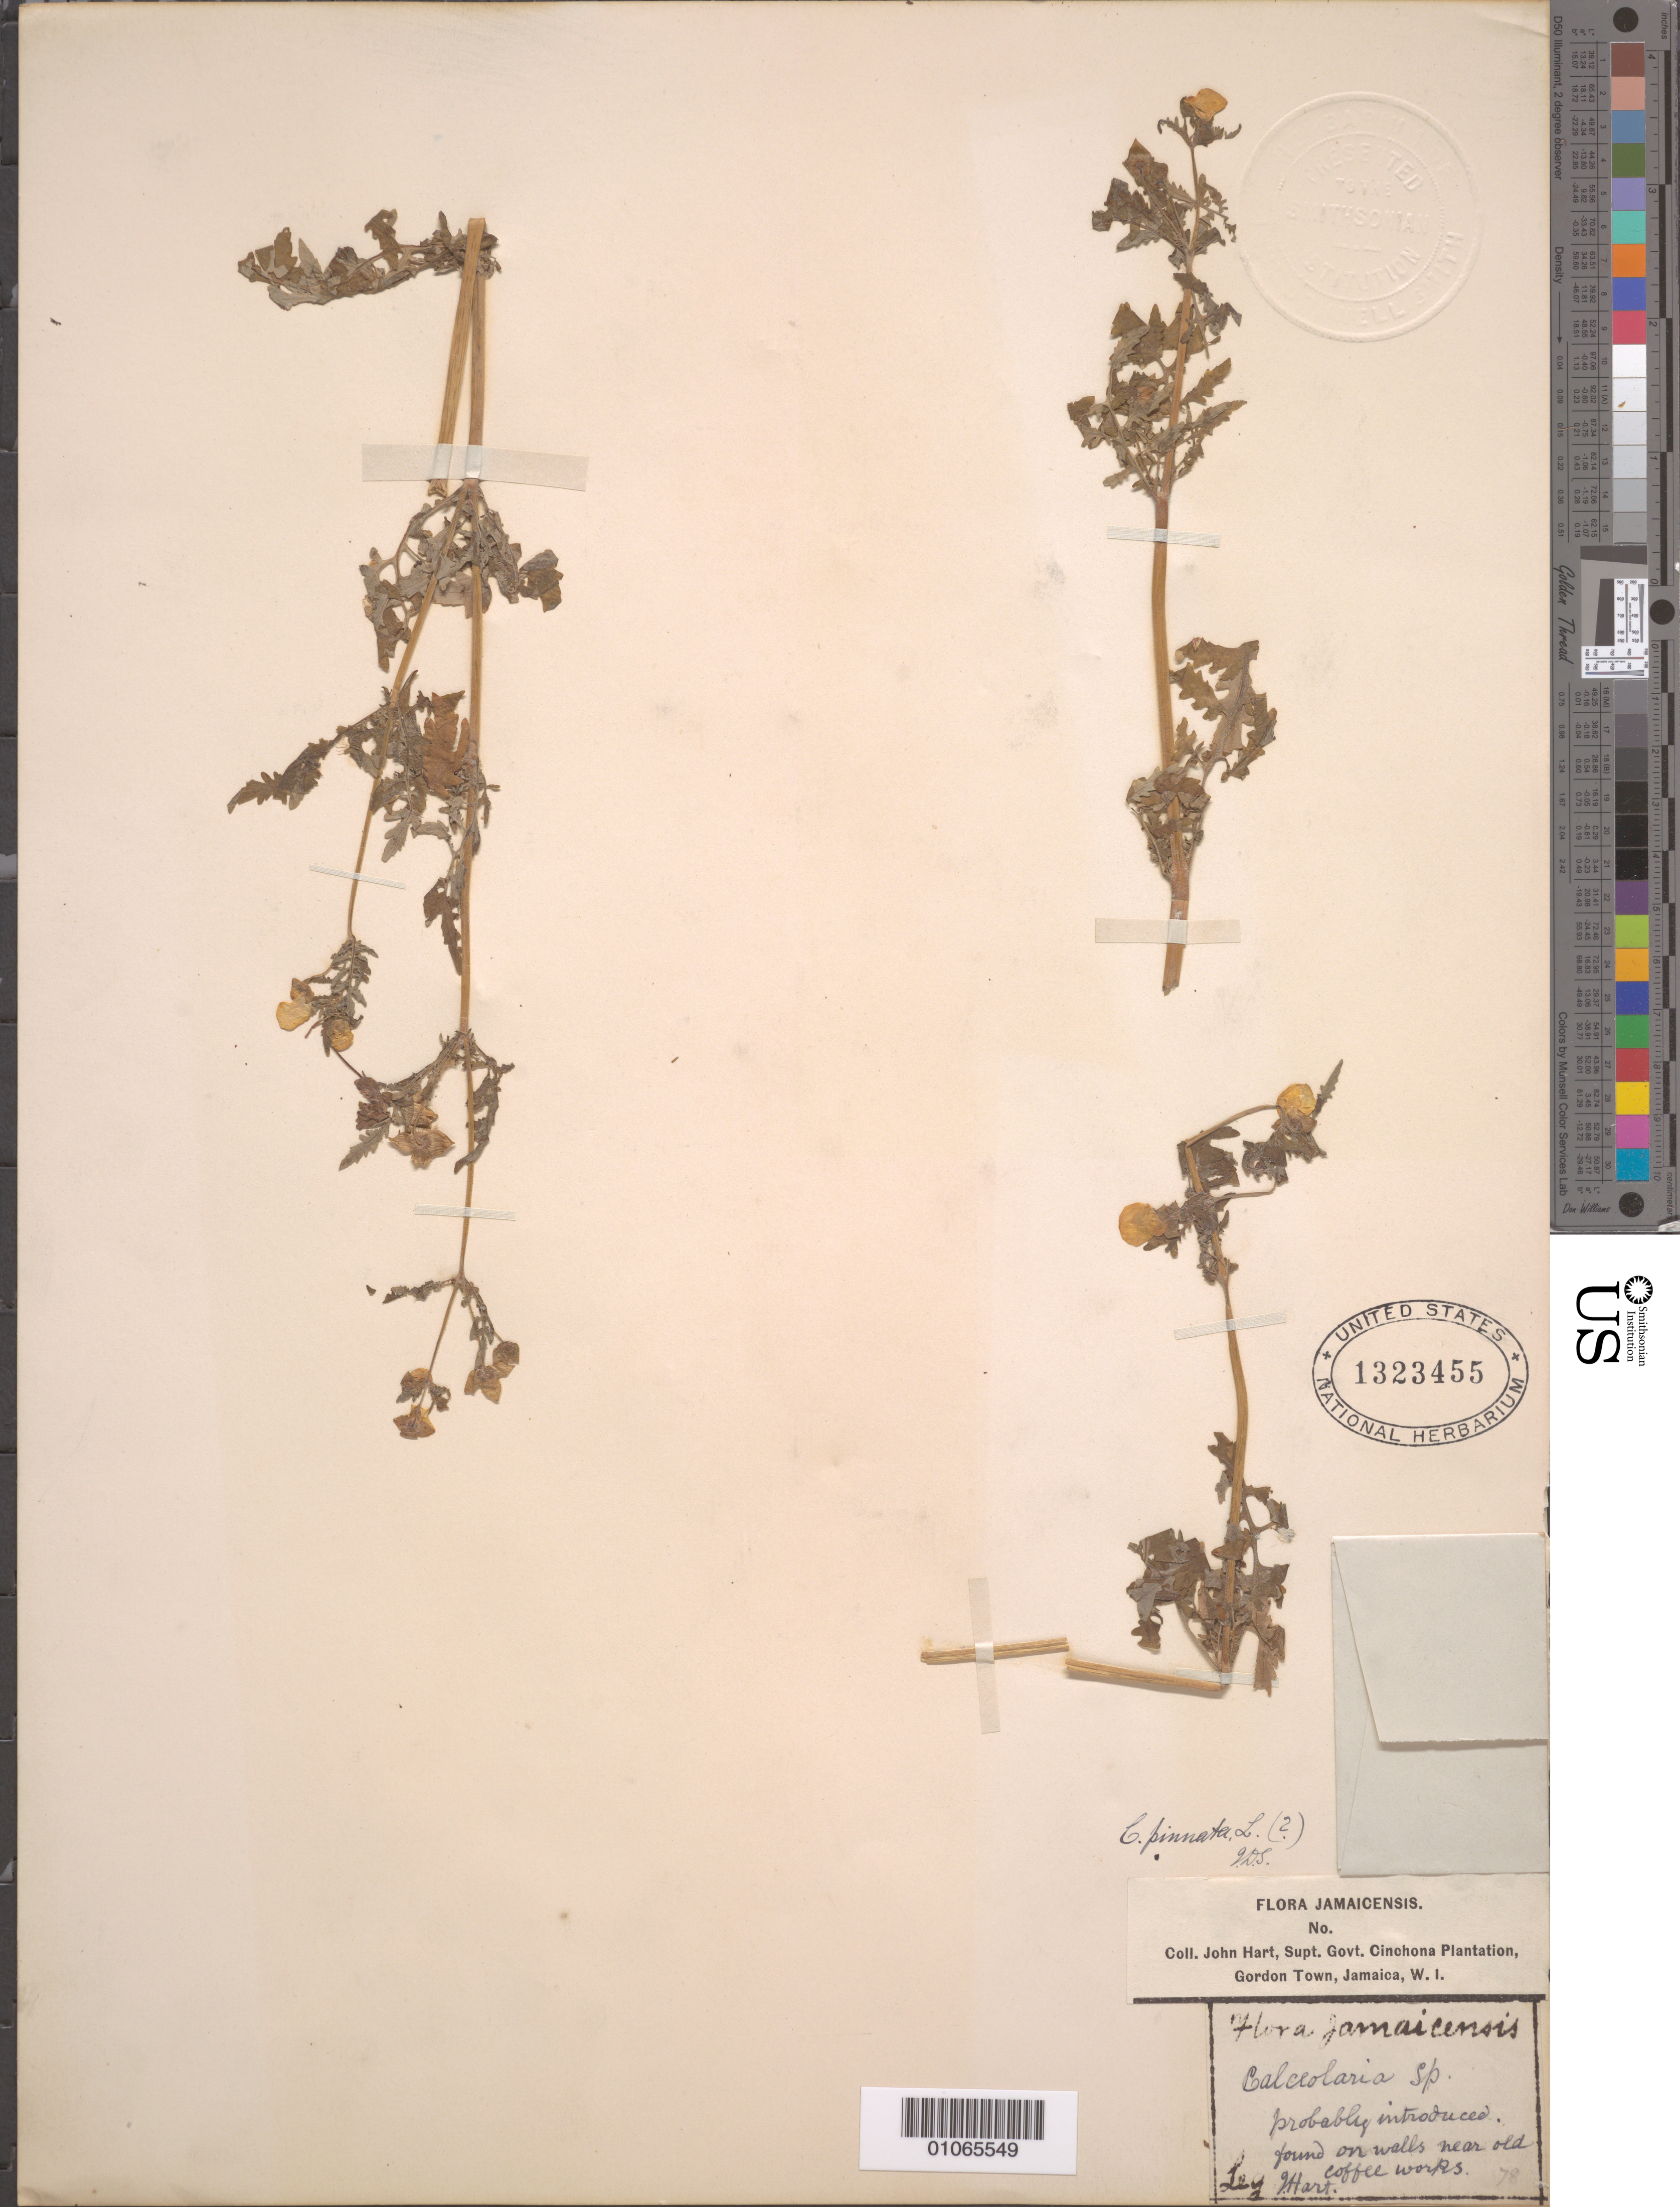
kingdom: Plantae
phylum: Tracheophyta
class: Magnoliopsida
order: Lamiales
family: Calceolariaceae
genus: Calceolaria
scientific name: Calceolaria pinnata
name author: L.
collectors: J. Hart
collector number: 78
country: Jamaica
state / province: Saint Andrew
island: Jamaica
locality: Found on walls near old coffee works.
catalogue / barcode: US 1323455